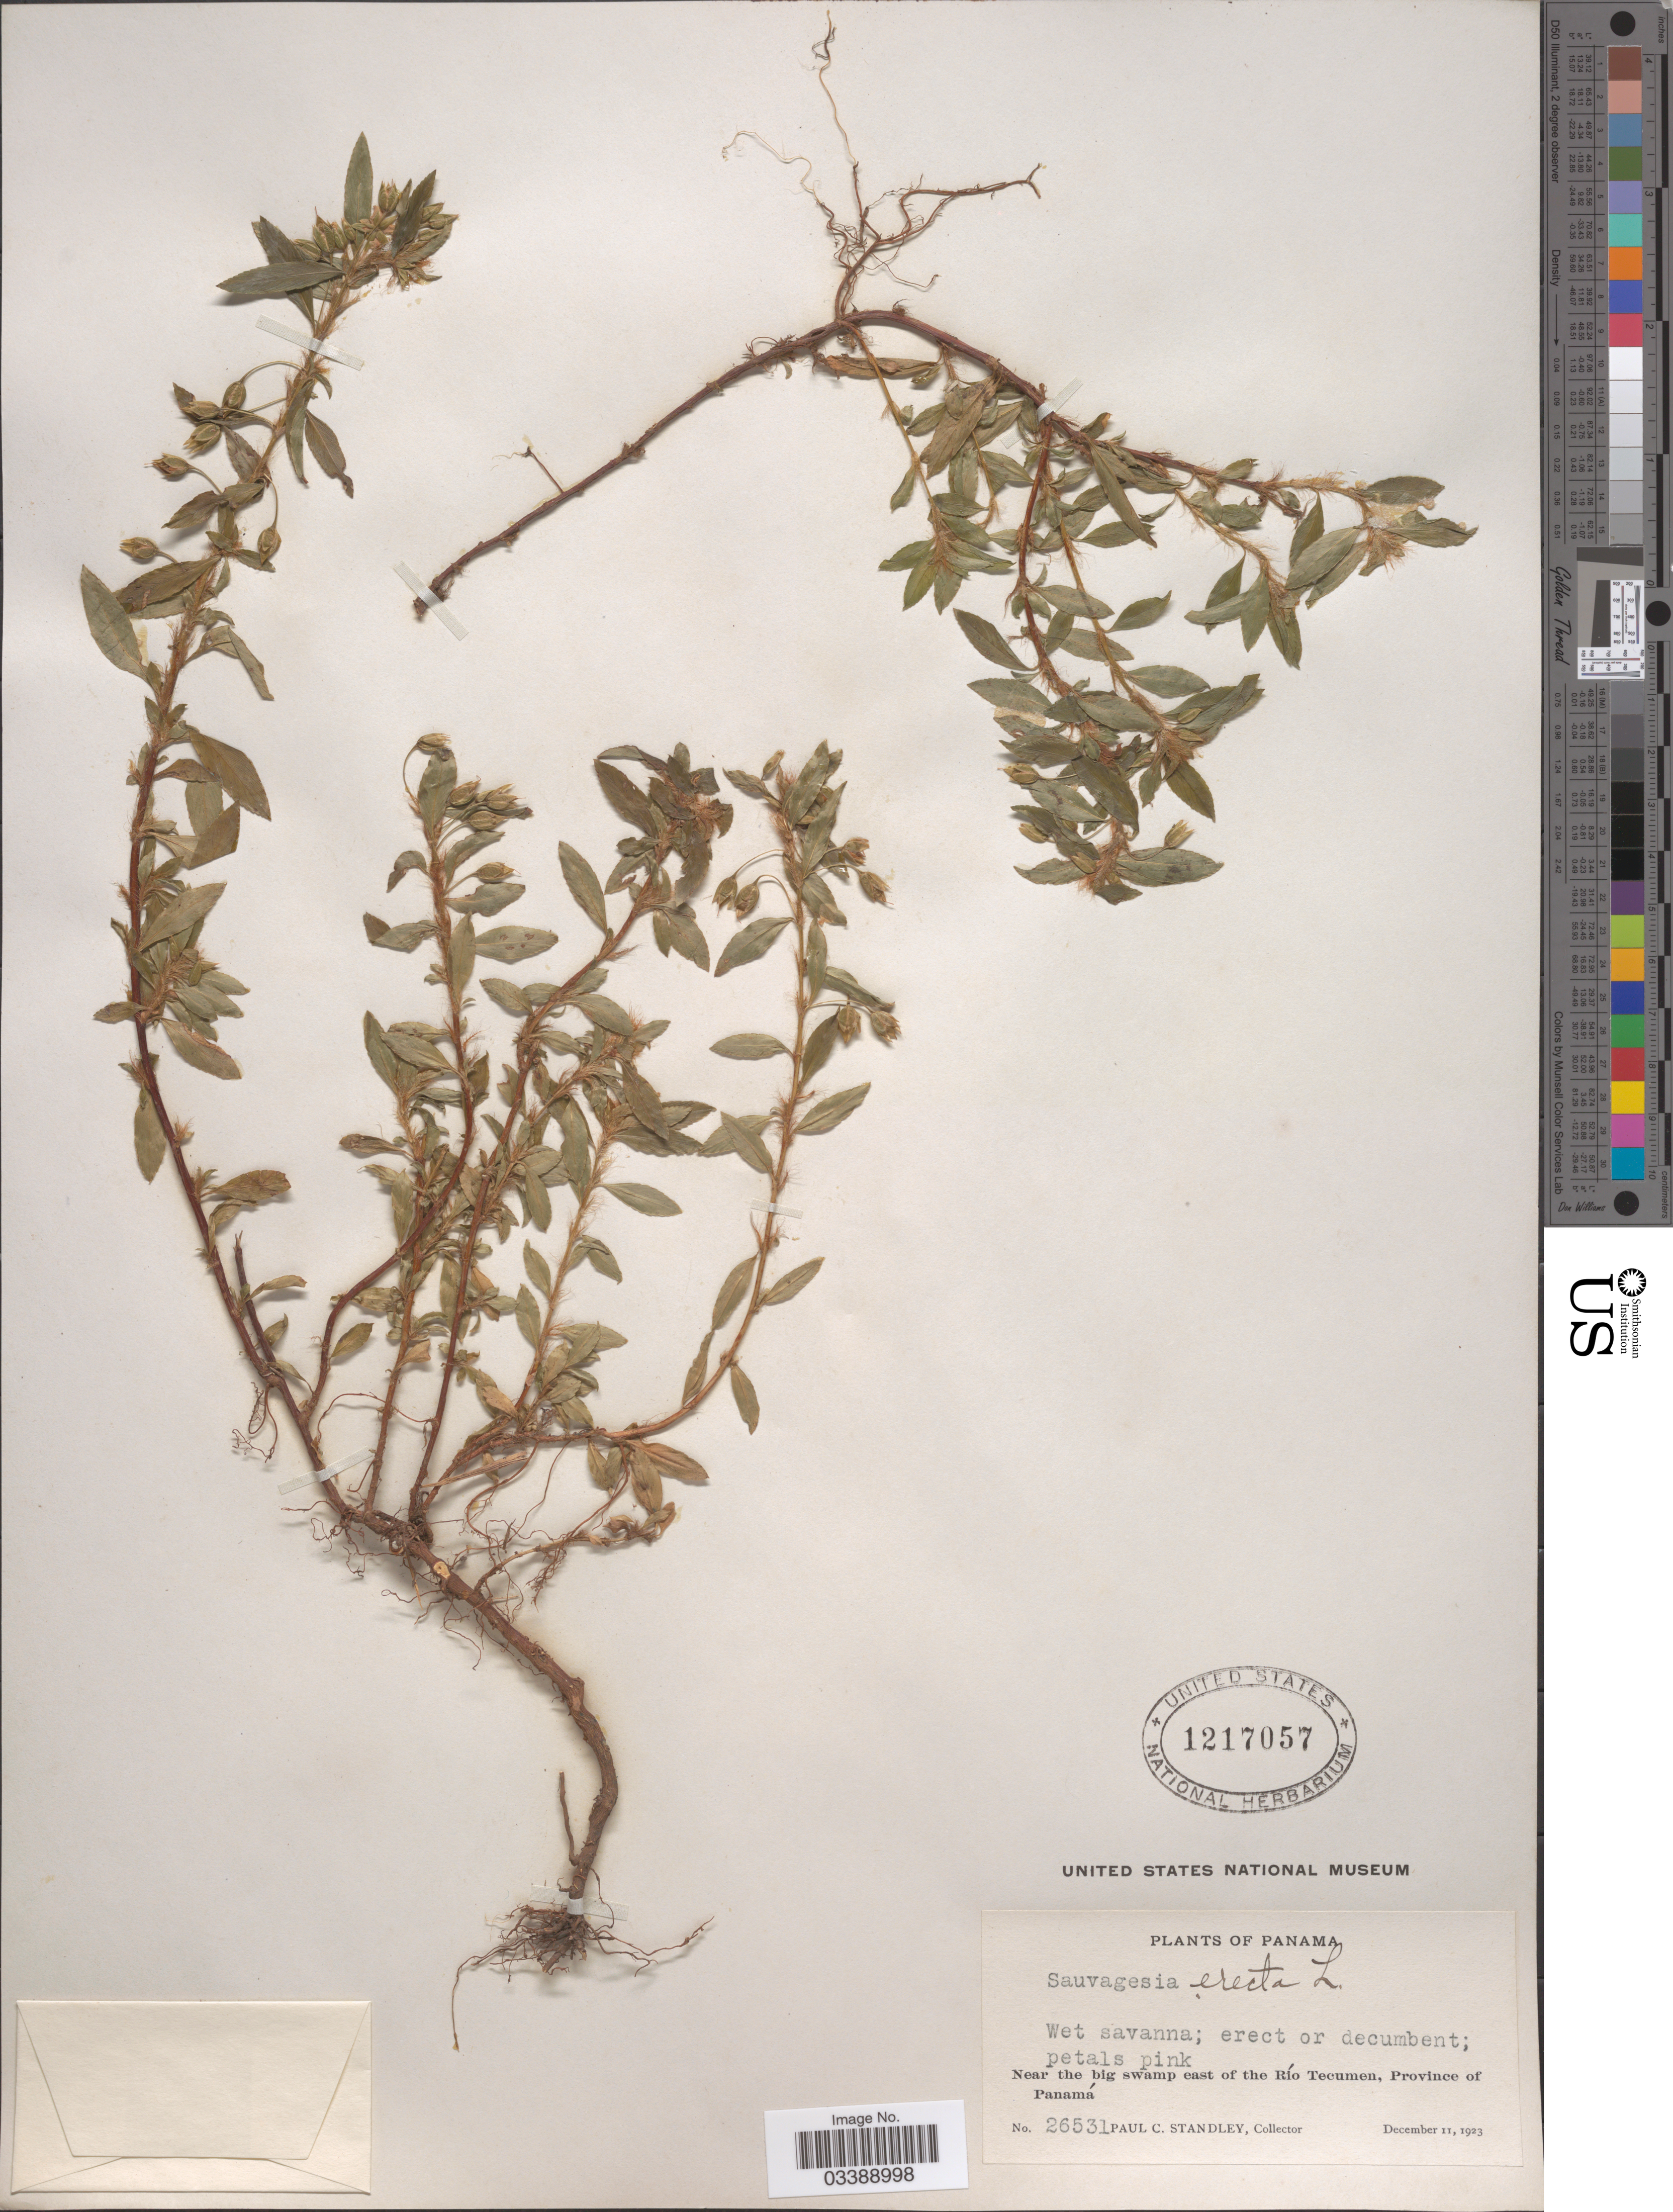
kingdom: Plantae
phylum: Tracheophyta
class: Magnoliopsida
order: Malpighiales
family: Ochnaceae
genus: Sauvagesia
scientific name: Sauvagesia erecta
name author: L.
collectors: P. C. Standley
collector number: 26531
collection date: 1923-12-11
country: Panama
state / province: Panamá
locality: Near the big swamp east of the Río Tecumen.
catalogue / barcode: US 1217057